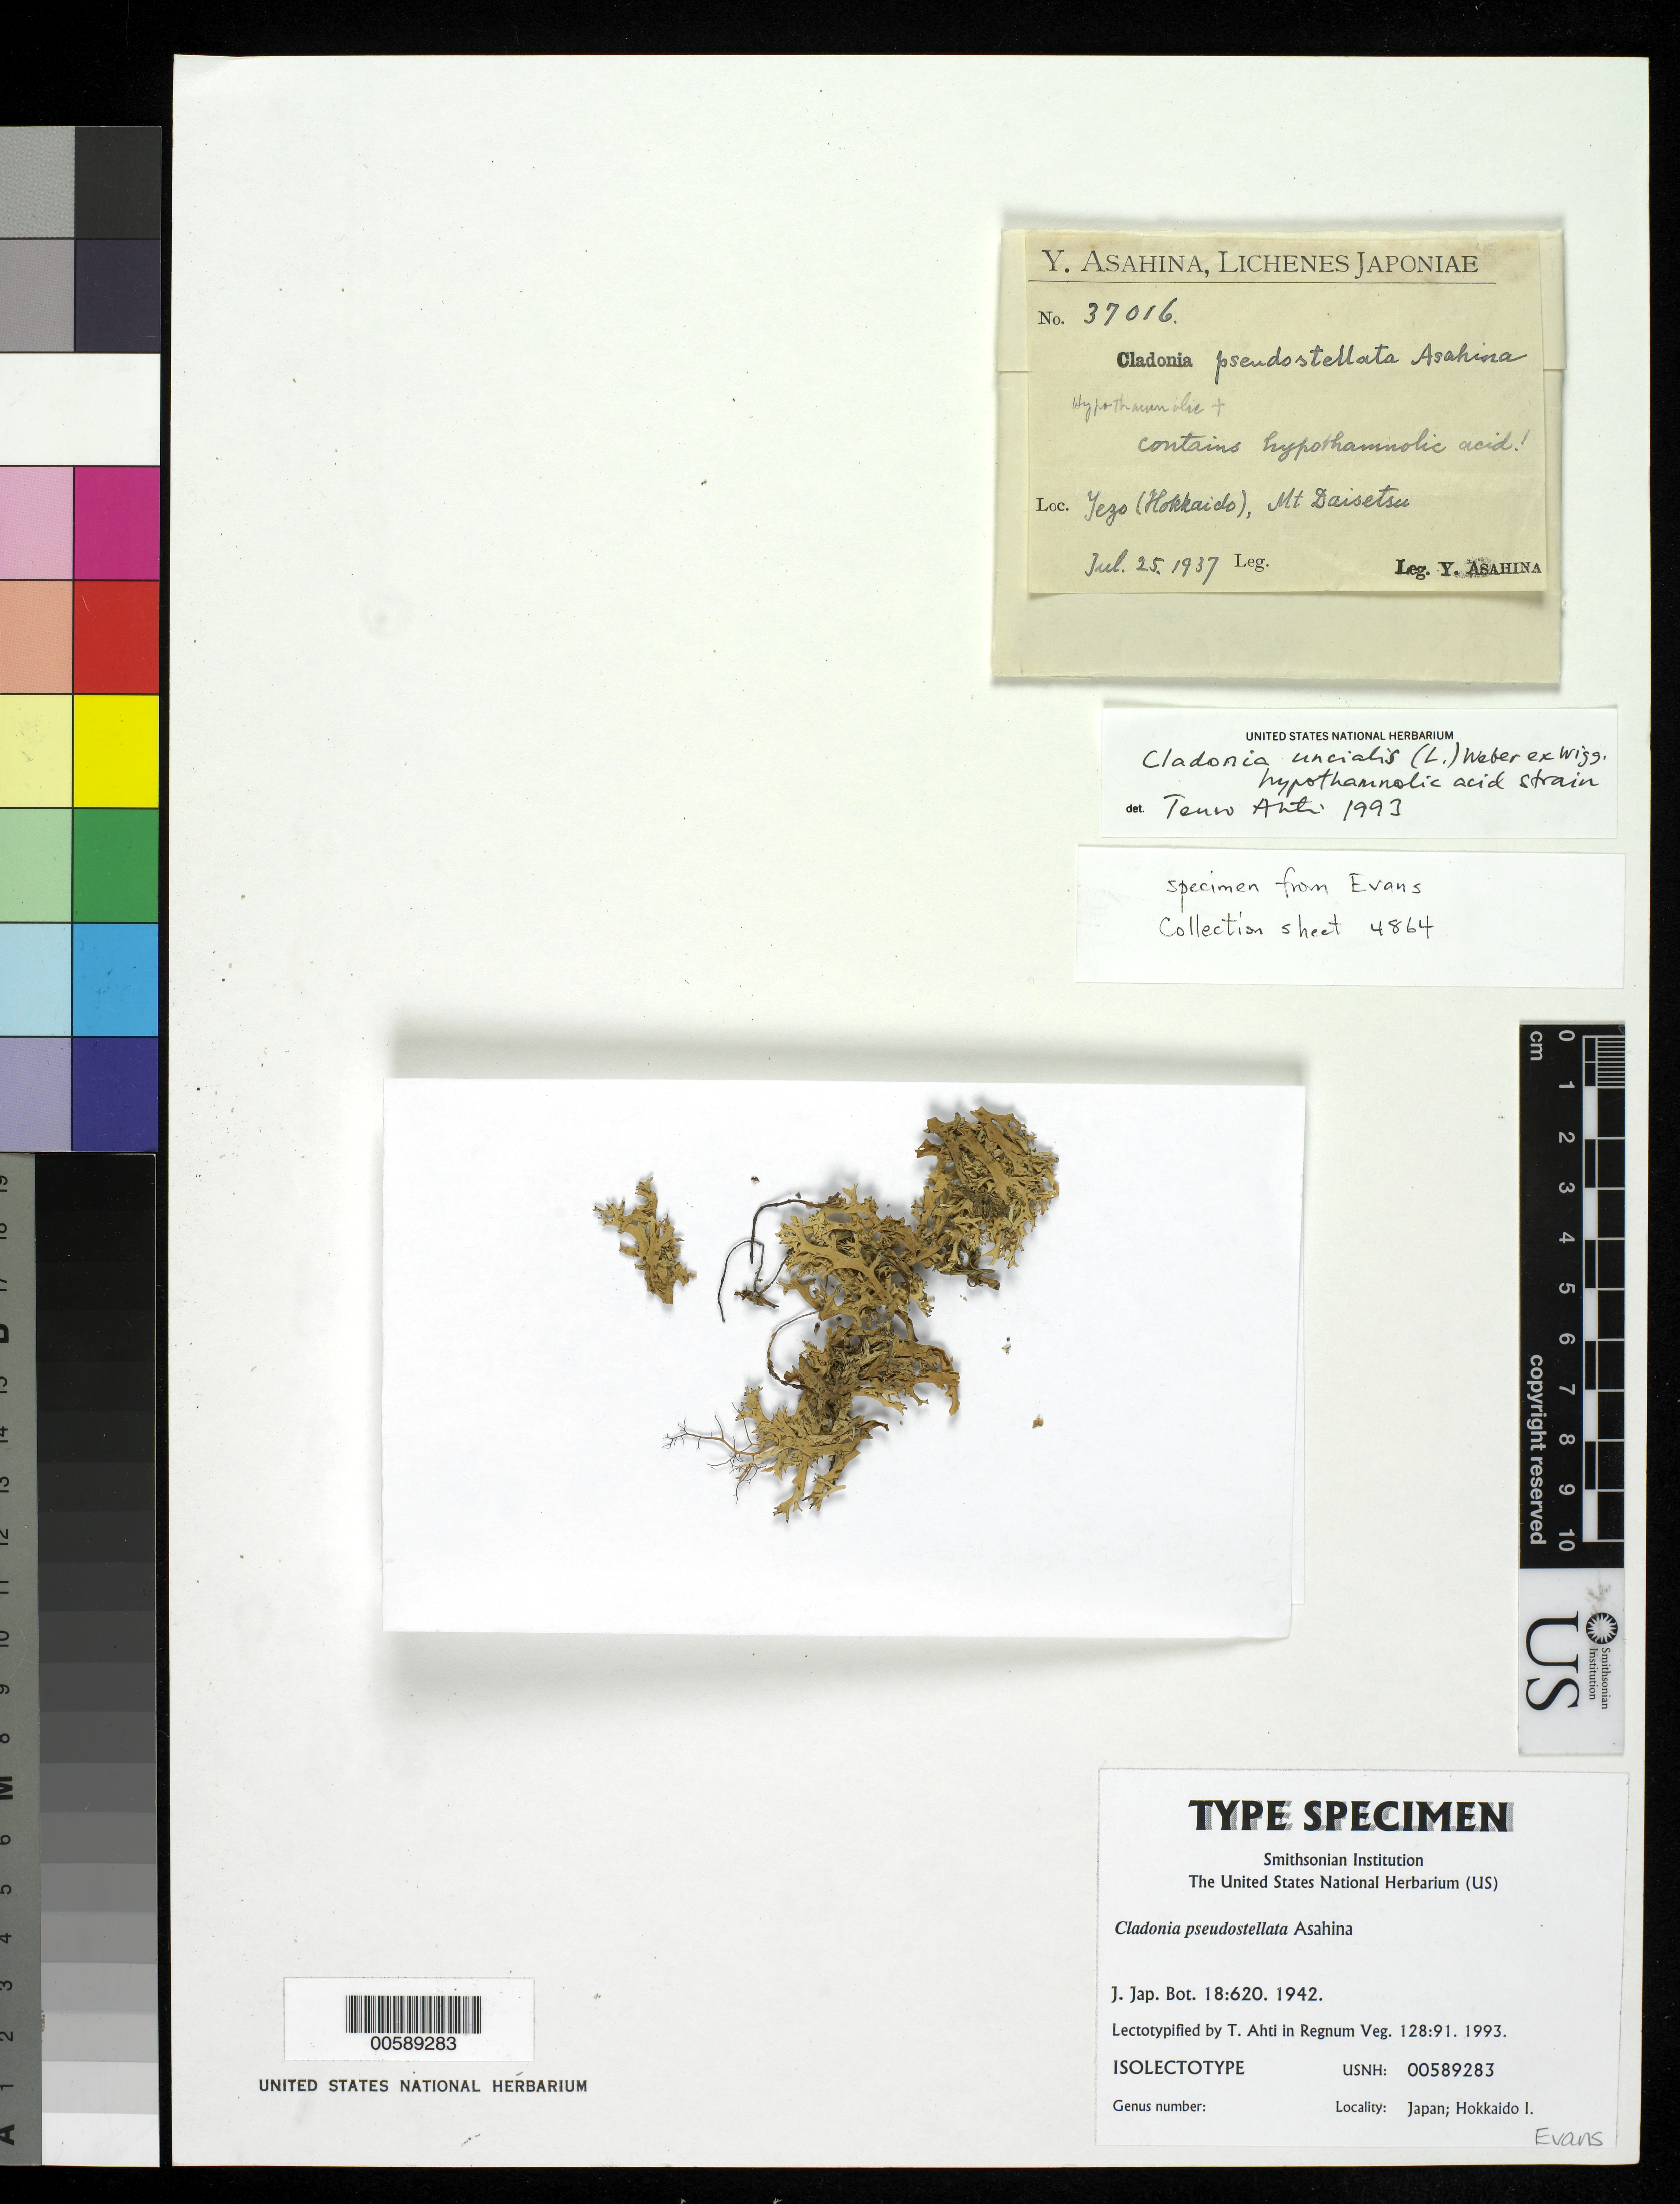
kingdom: Fungi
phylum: Ascomycota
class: Lecanoromycetes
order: Lecanorales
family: Cladoniaceae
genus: Cladonia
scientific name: Cladonia pseudostellata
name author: Asahina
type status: Isolectotype; Type Collection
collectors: Y. Asahina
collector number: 37016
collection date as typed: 25 Jul 1937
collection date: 1937-07-25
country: Japan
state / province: Hokkaido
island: Hokkaido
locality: Yezo, Mt. Daisetsu.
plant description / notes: Packet on this sheet contains original specimen removed (why???) from sheet 00589289 "Evans 4864"